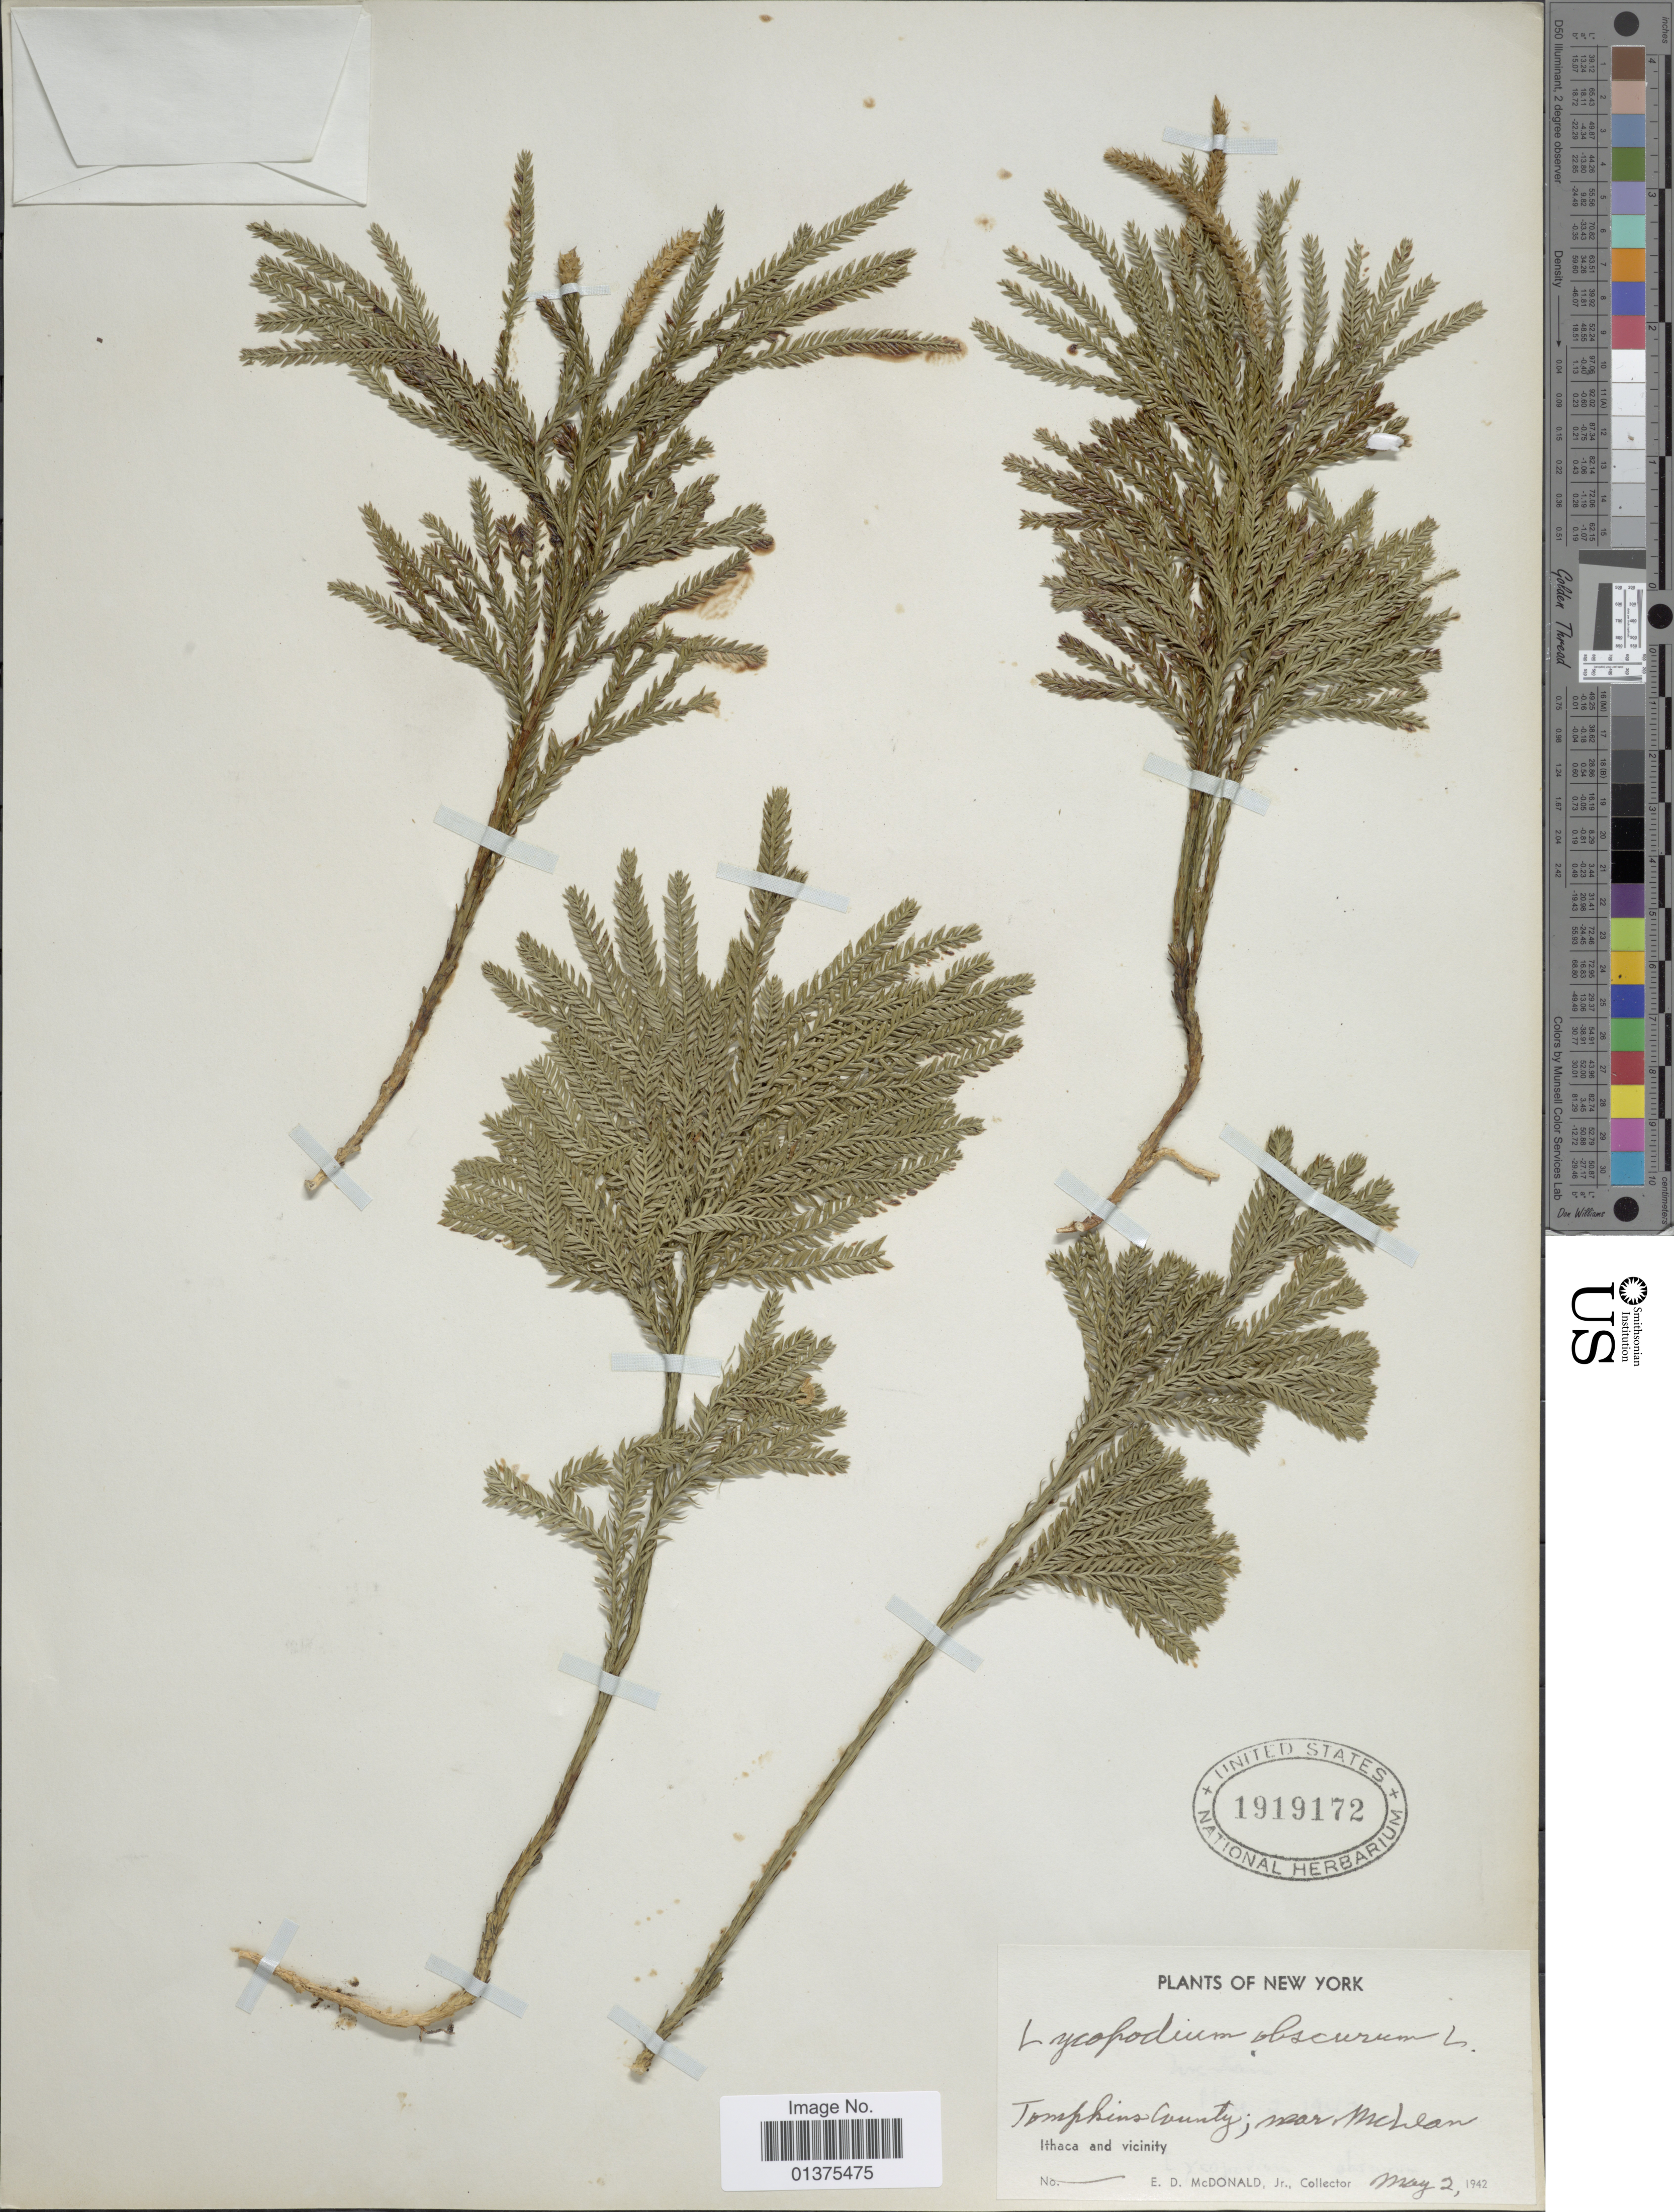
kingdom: Plantae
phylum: Tracheophyta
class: Lycopodiopsida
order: Lycopodiales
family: Lycopodiaceae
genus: Dendrolycopodium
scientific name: Dendrolycopodium obscurum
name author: (L.) A. Haines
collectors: E. D. McDonald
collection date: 1942-05-02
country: United States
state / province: New York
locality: Tompkins County, near McLean, Ithaca and vicinity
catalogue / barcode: US 1919172